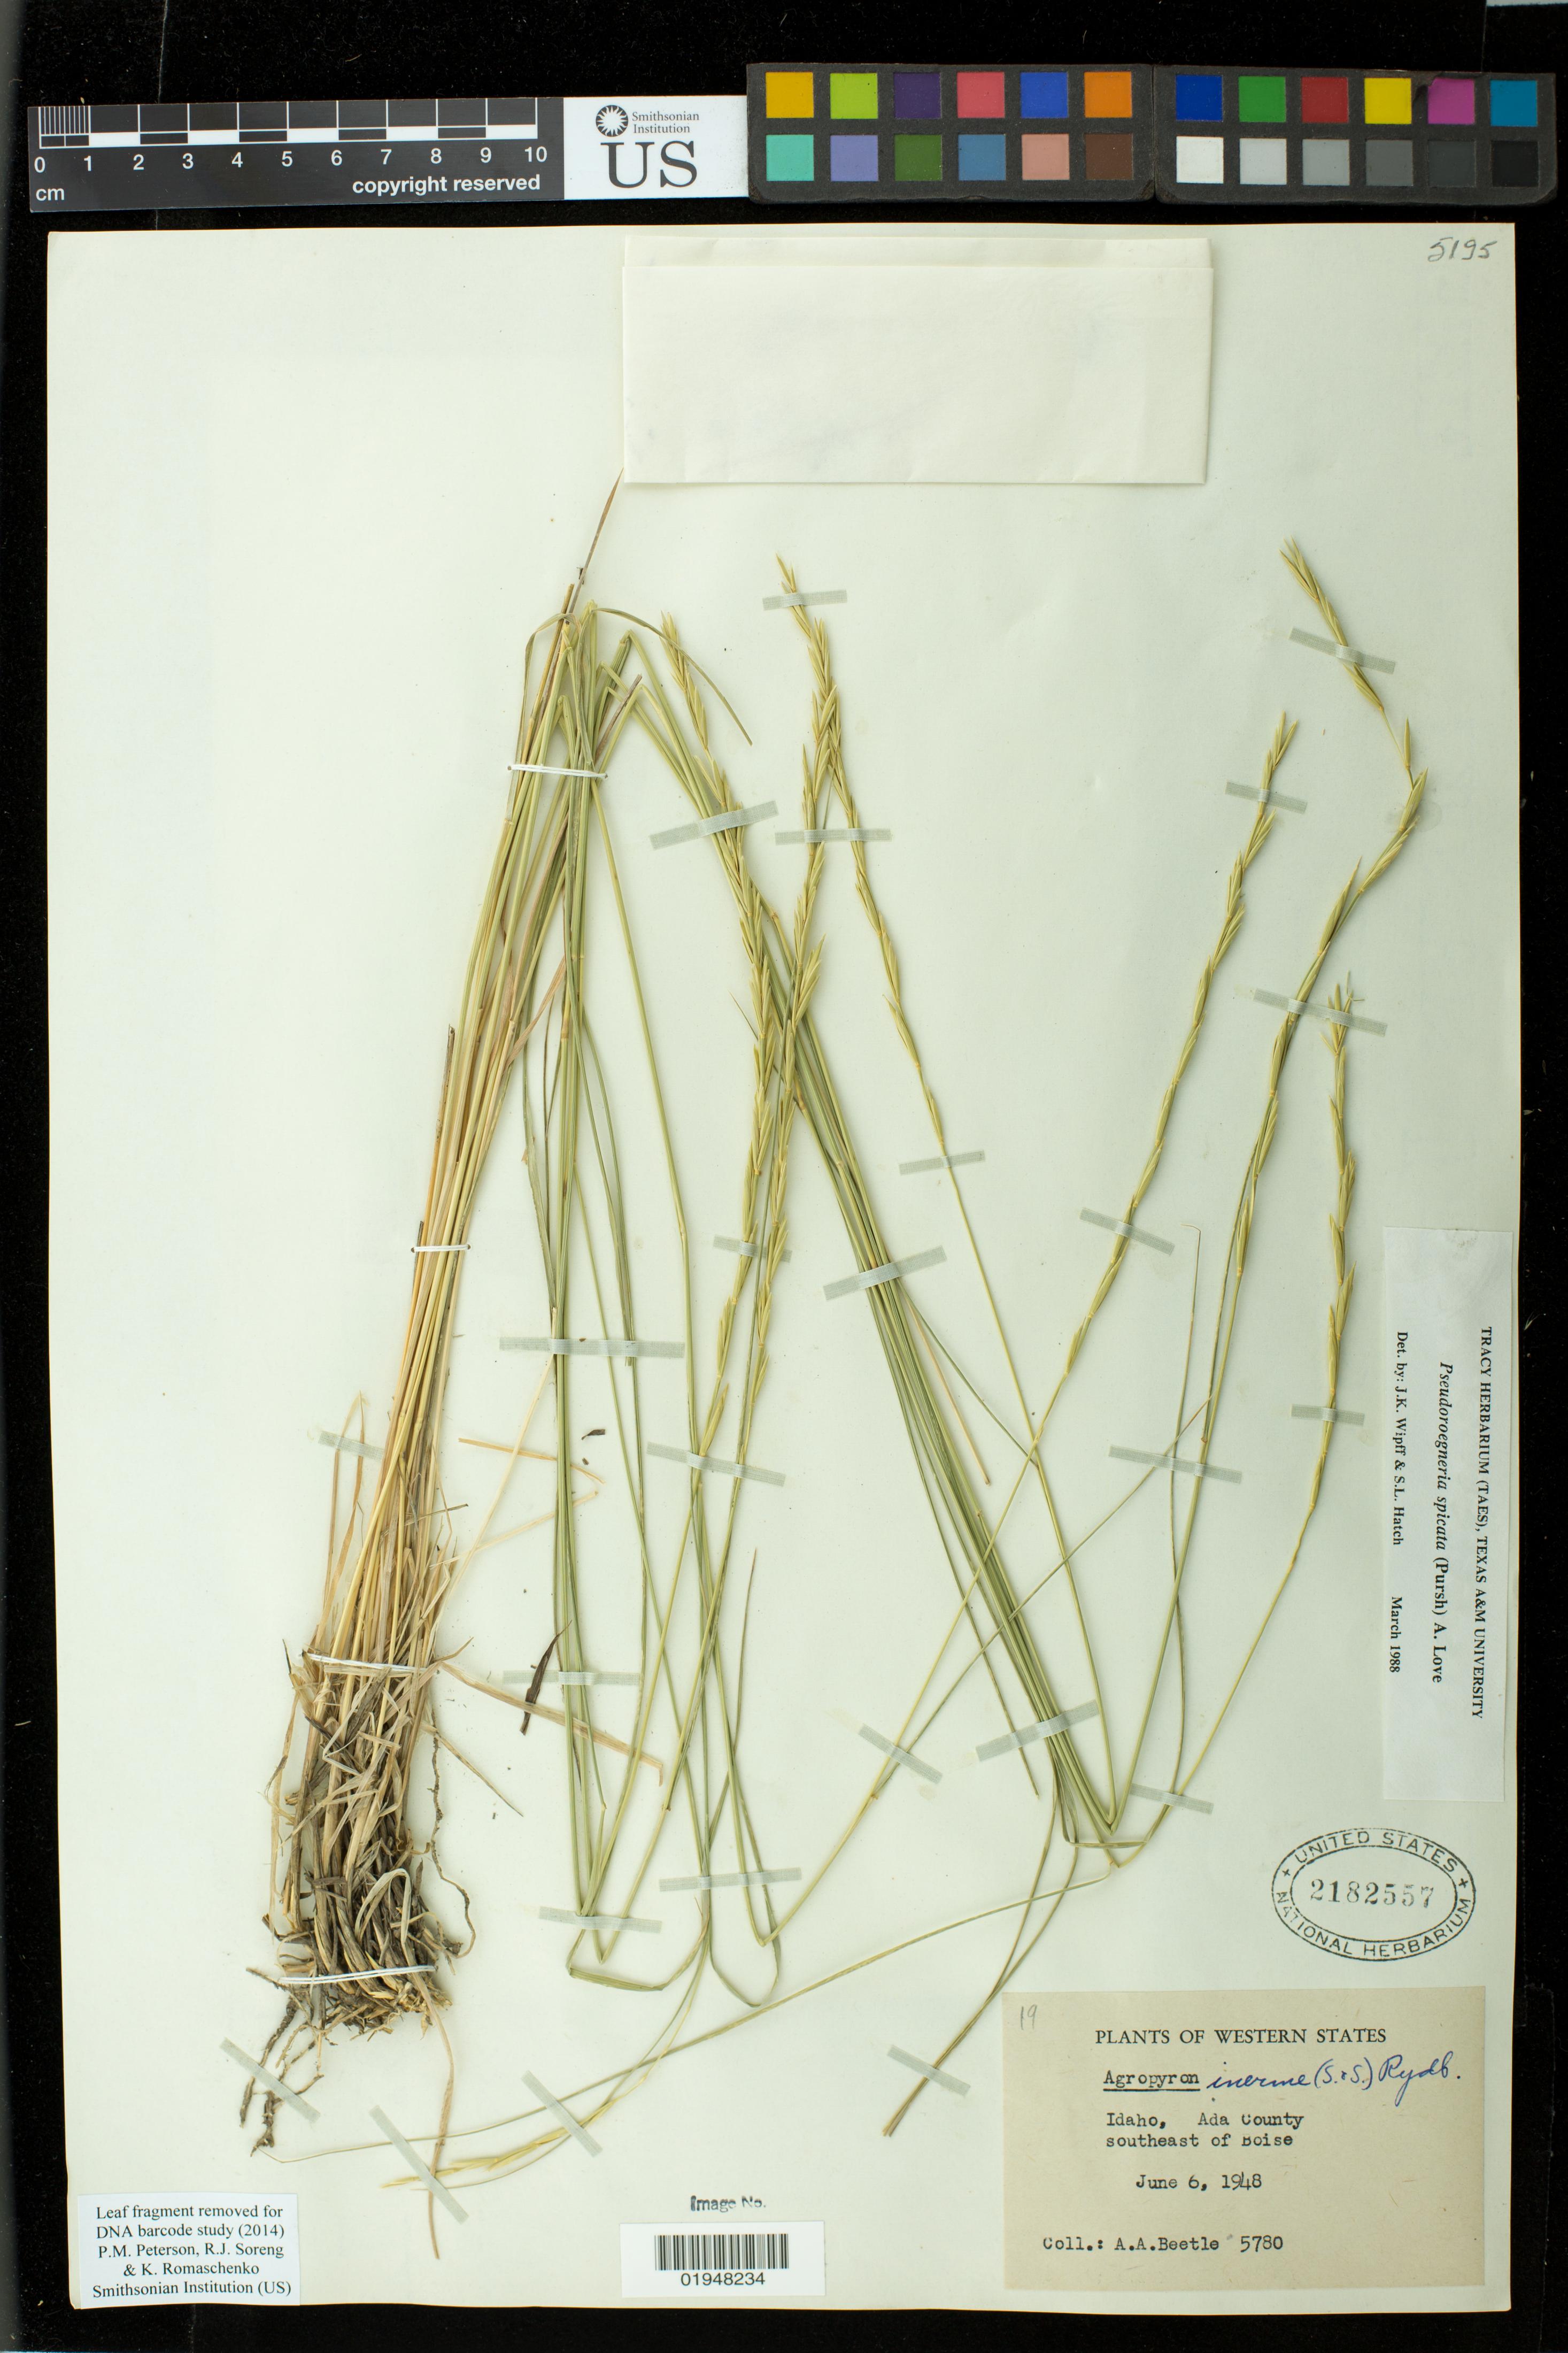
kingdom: Plantae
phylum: Tracheophyta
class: Liliopsida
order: Poales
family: Poaceae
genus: Pseudoroegneria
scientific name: Pseudoroegneria spicata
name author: (Pursh) Á. Löve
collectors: A. A. Beetle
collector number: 5780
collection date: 1948-06-06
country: United States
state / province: Idaho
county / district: Ada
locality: southeast of Boise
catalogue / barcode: US 2182557